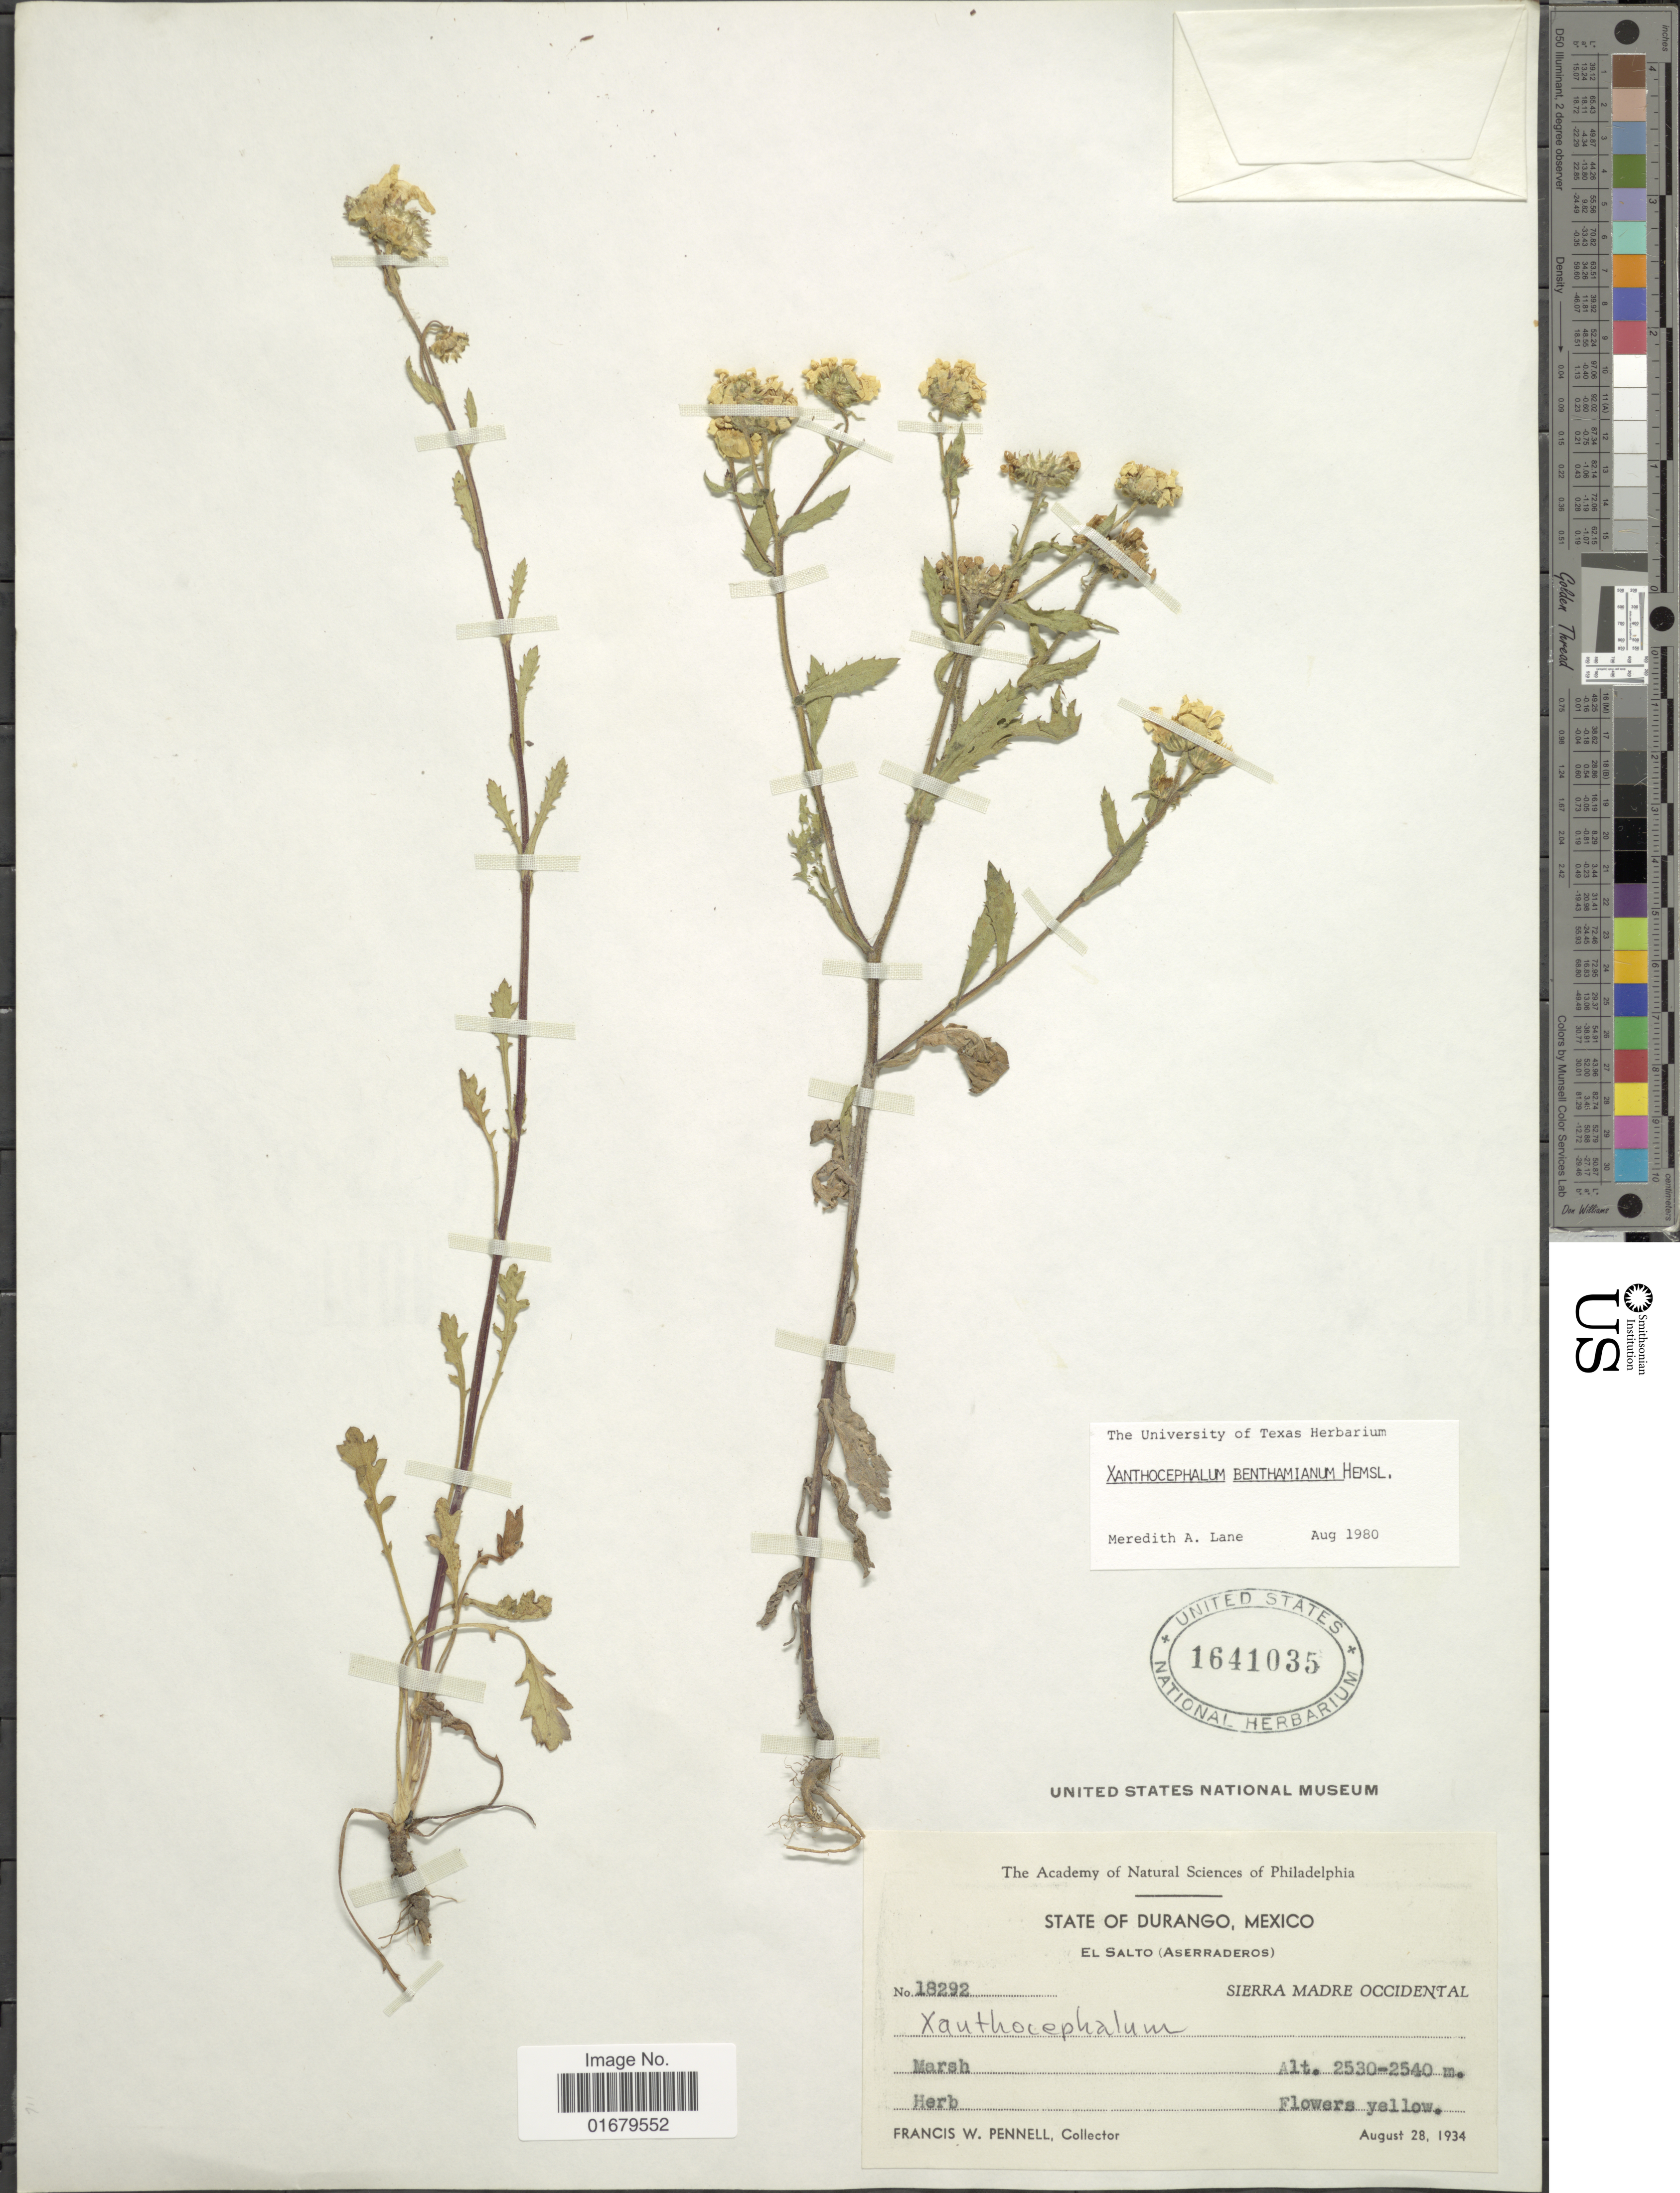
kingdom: Plantae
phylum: Tracheophyta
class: Magnoliopsida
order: Asterales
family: Asteraceae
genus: Xanthocephalum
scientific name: Xanthocephalum benthamianum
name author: Hemsl.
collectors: F. W. Pennell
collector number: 18292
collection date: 1934-08-28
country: Mexico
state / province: Durango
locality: El Salto (Aserraderos), Sierra Madre Occidental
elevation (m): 2530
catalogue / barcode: US 1641035